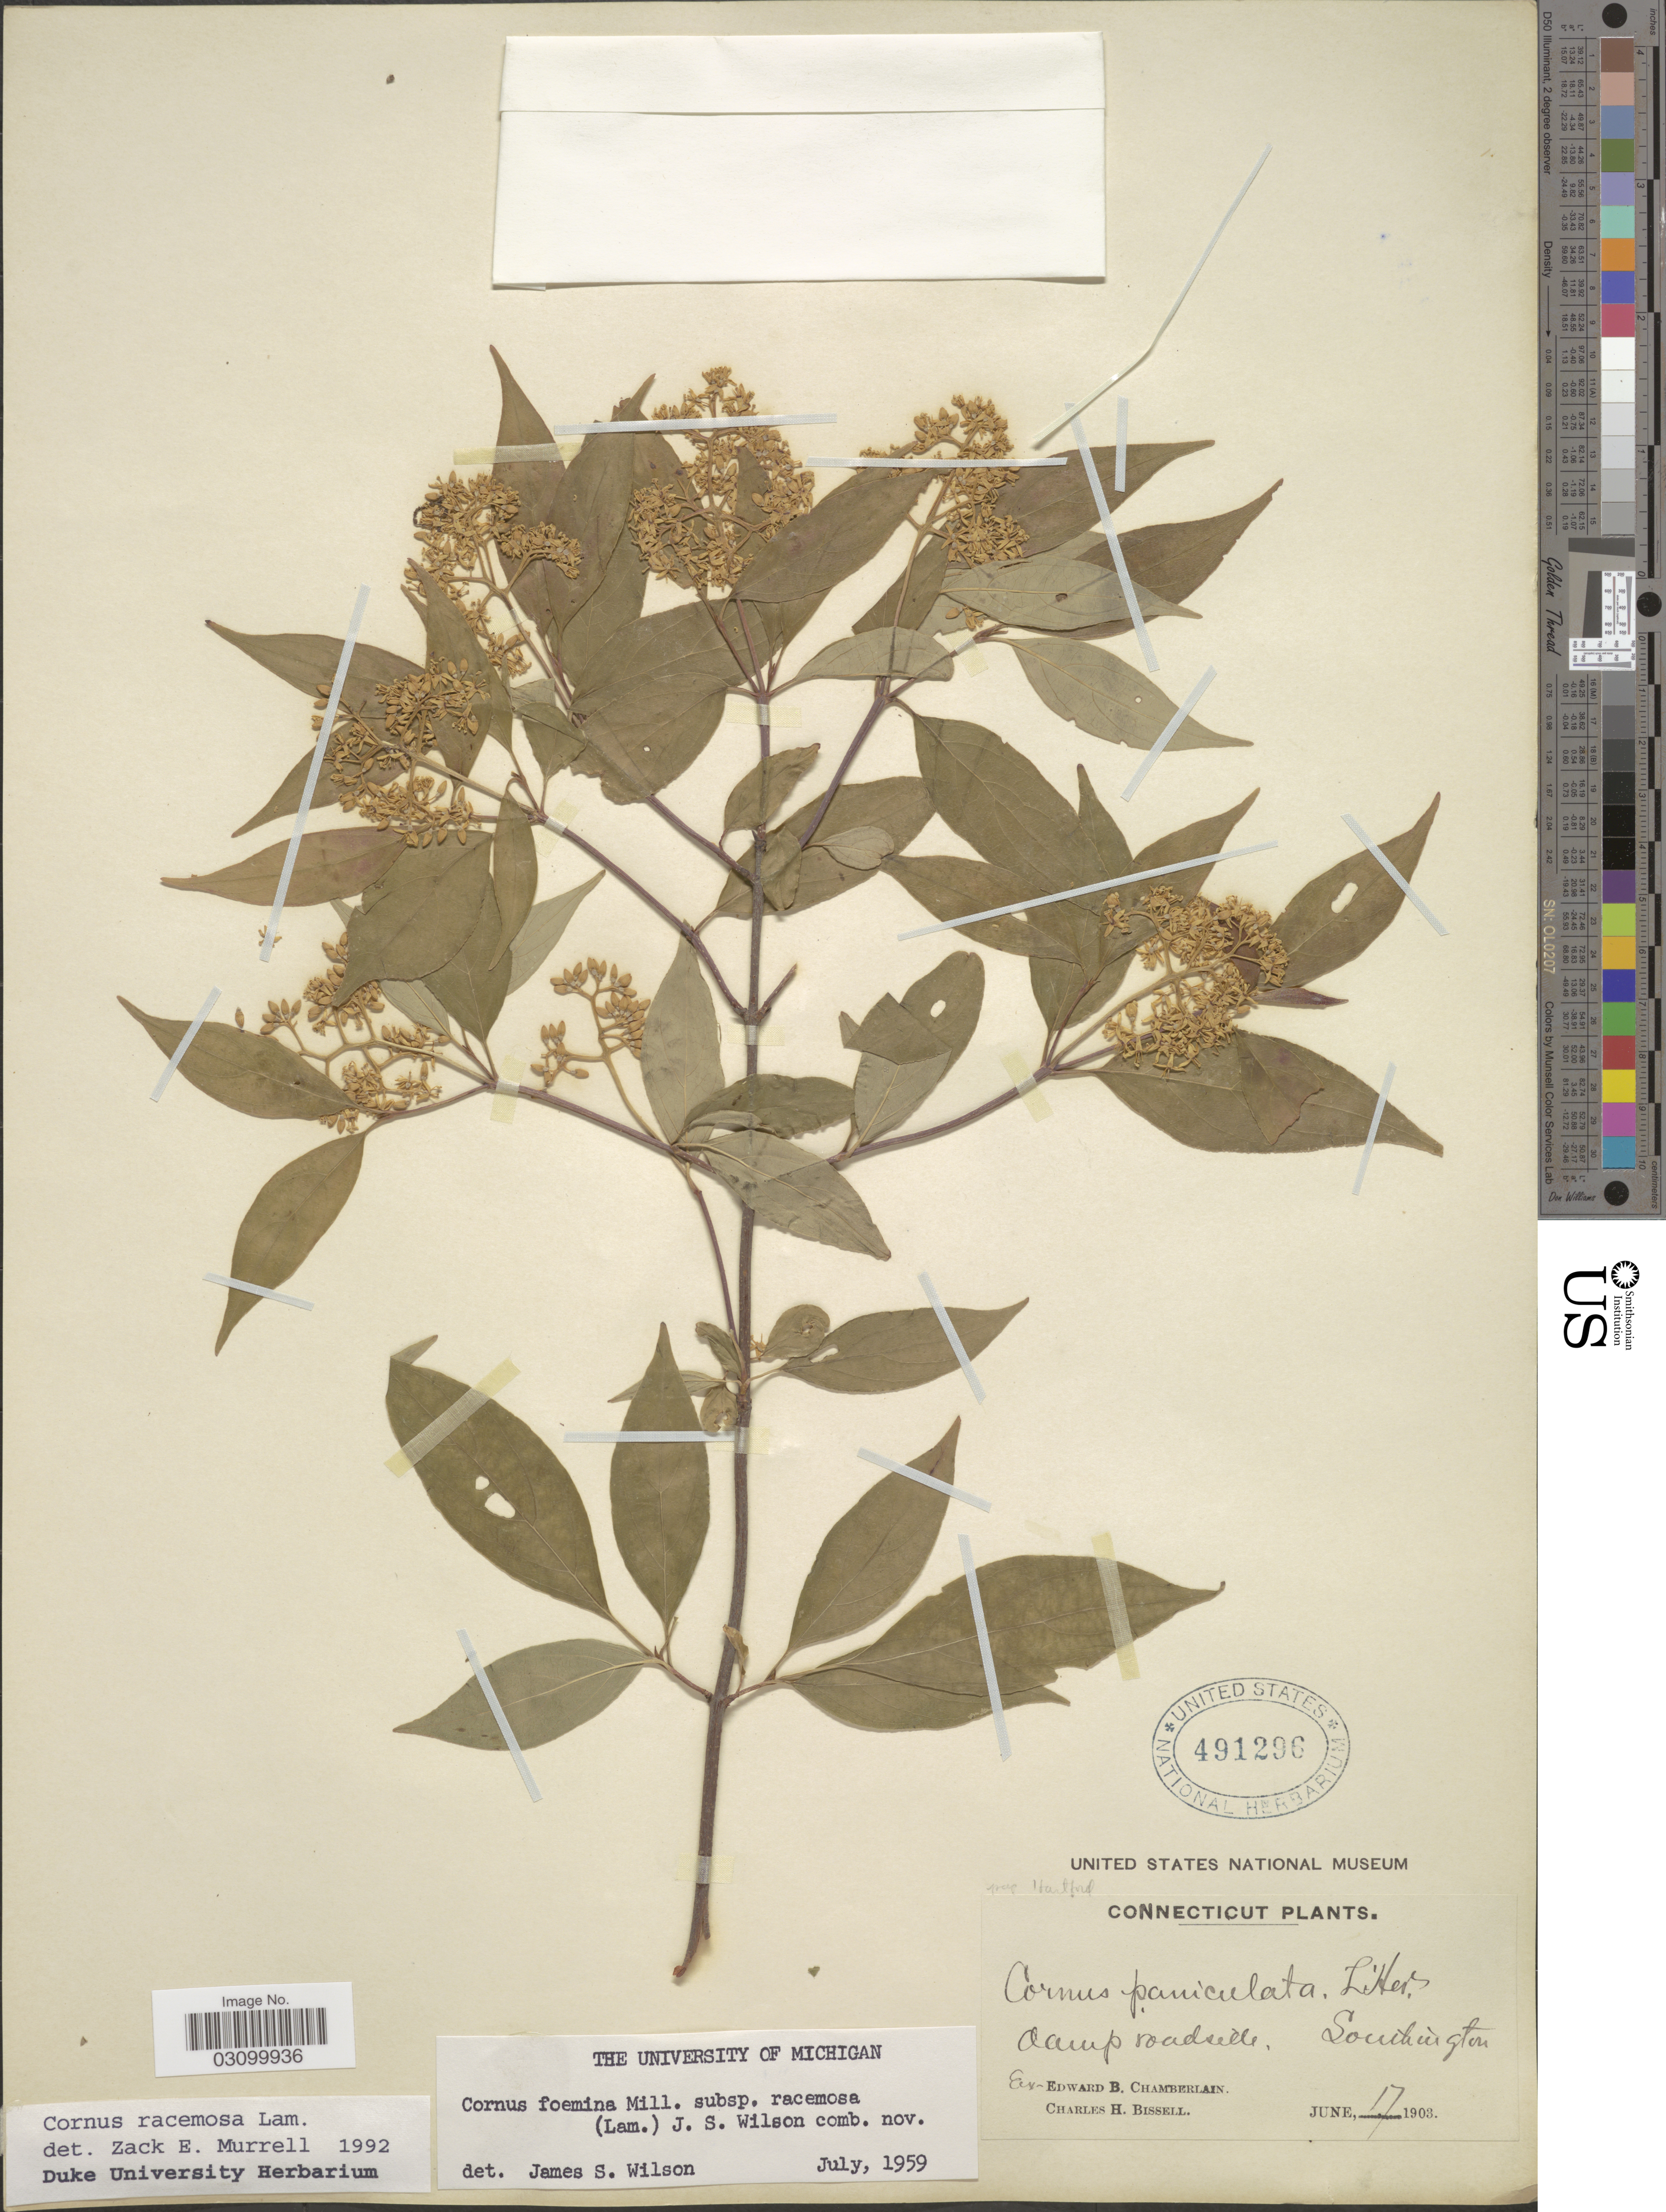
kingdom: Plantae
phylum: Tracheophyta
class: Magnoliopsida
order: Cornales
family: Cornaceae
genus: Cornus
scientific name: Cornus racemosa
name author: Lam.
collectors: E. Chamberlain & C. Bissell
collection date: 1903-06-17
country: United States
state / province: Connecticut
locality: Damp roadside. Southington.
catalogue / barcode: US 491296